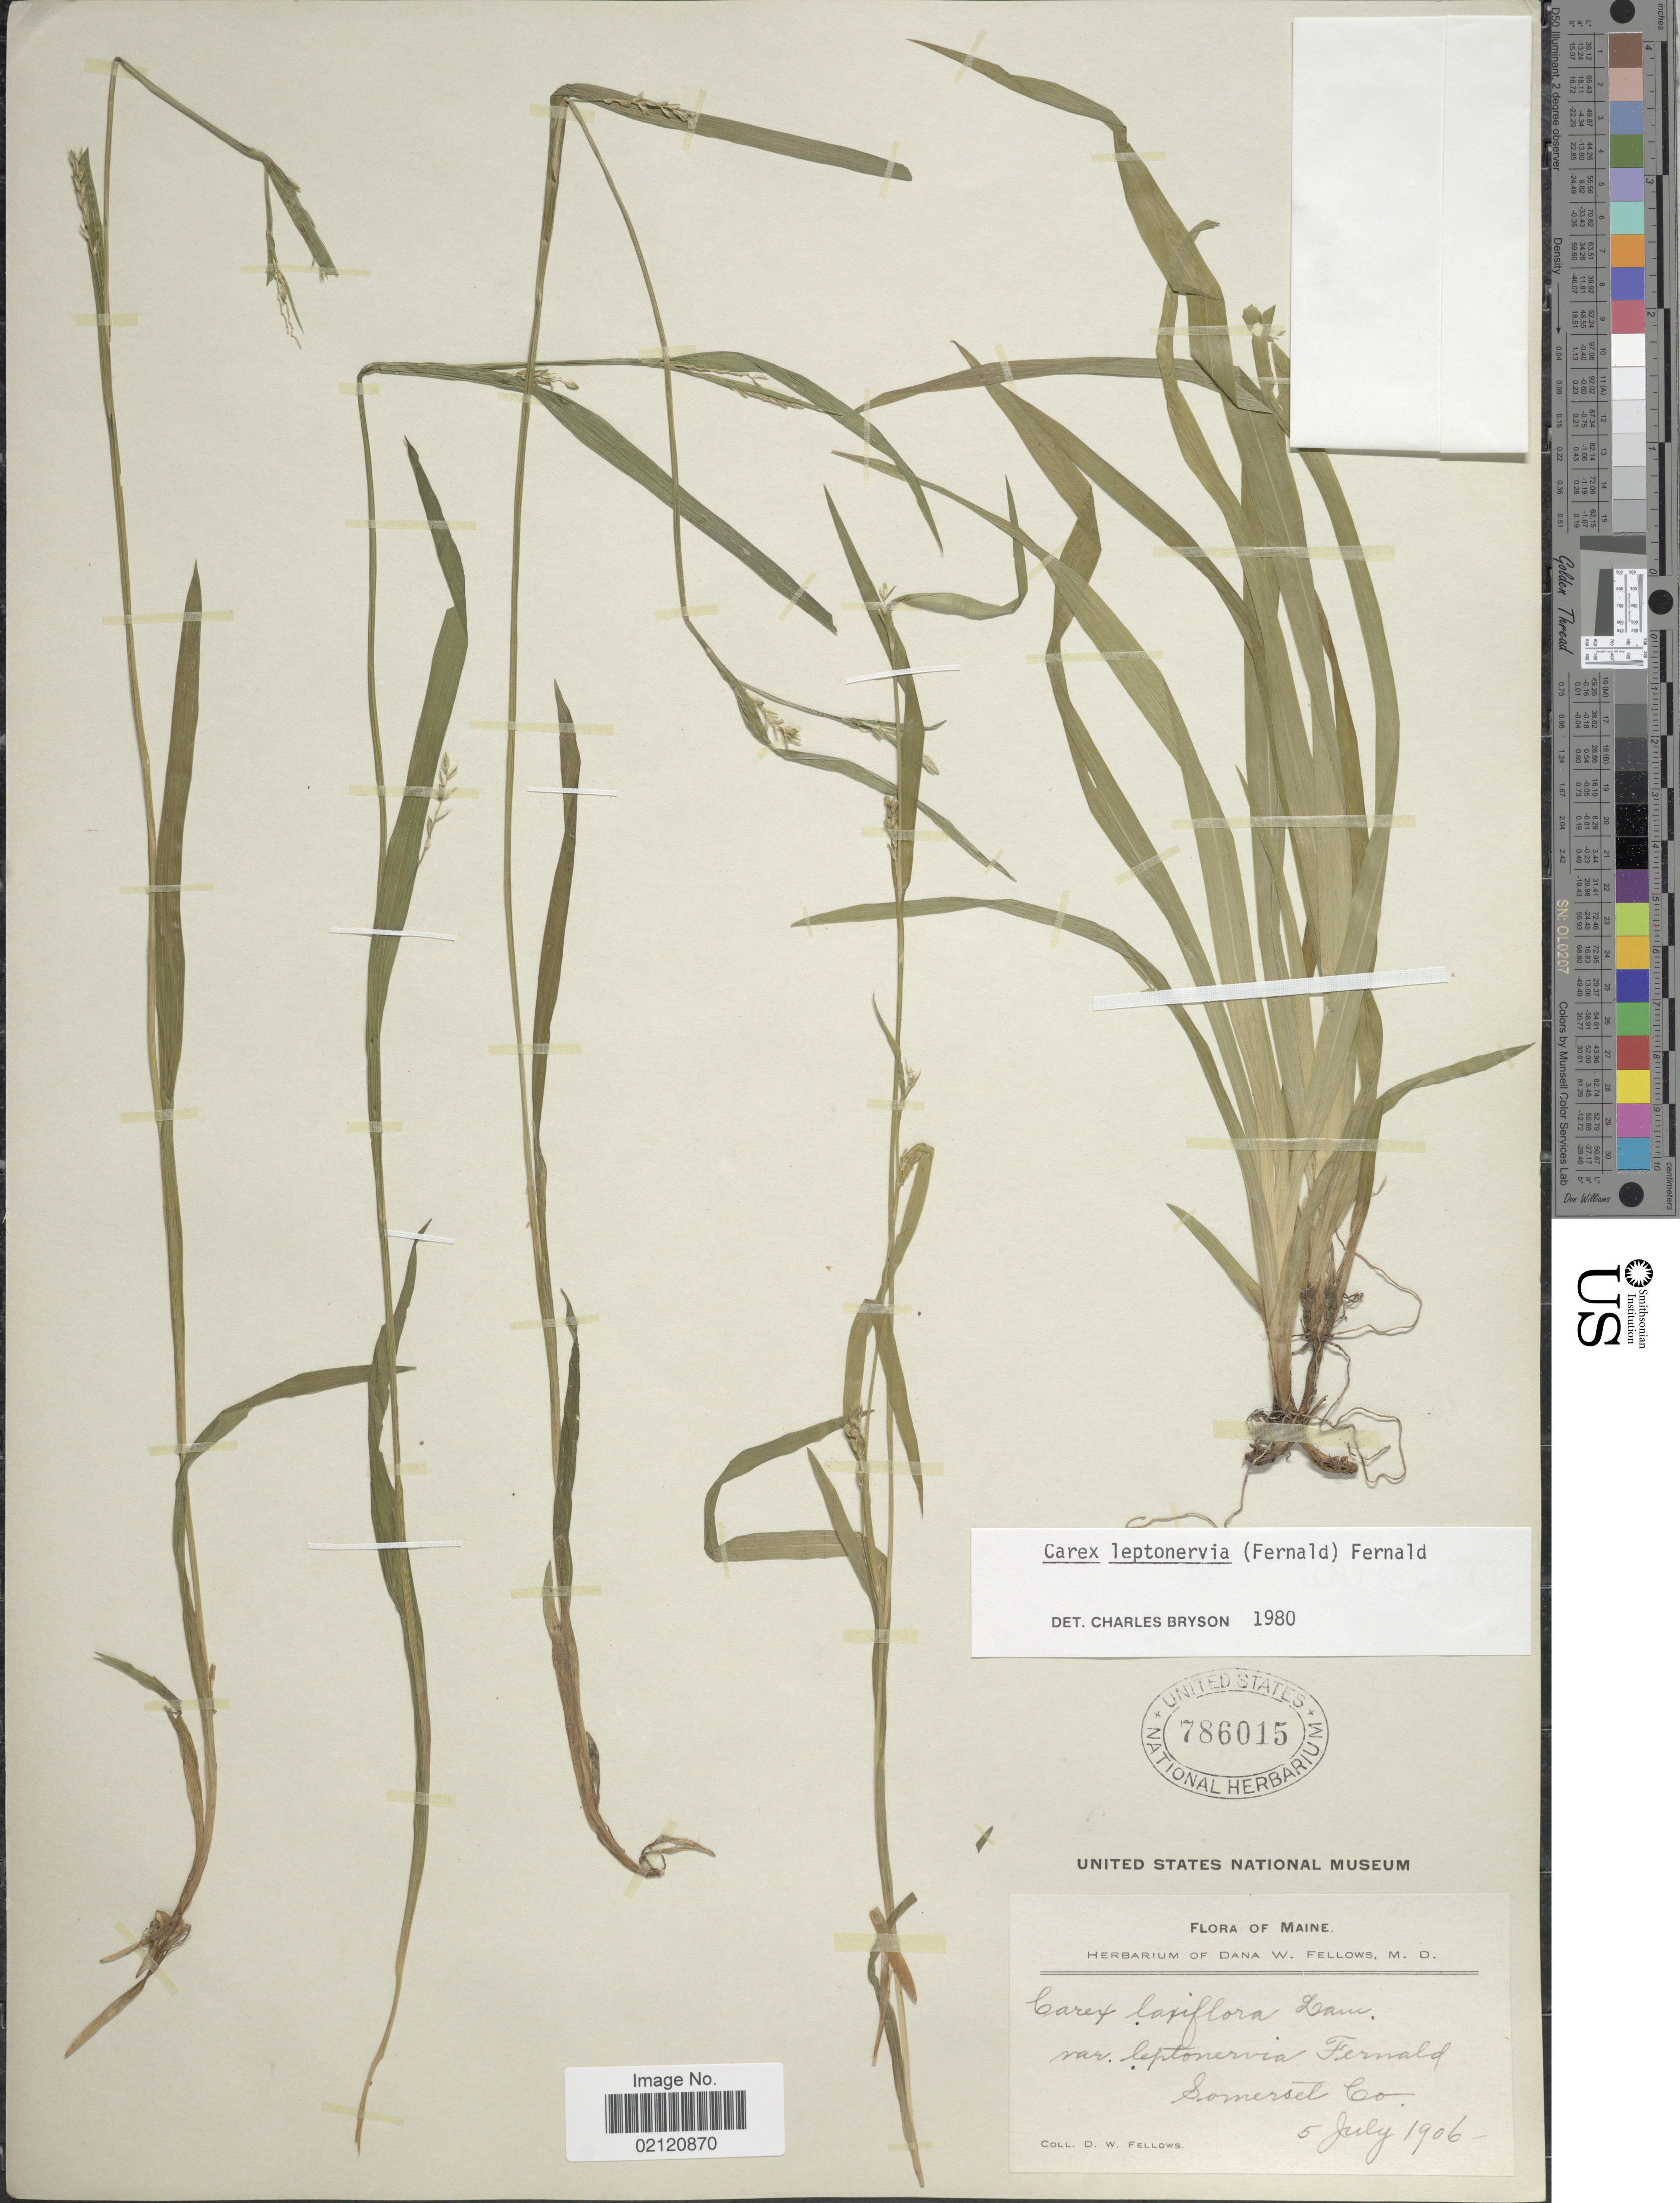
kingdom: Plantae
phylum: Tracheophyta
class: Liliopsida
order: Poales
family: Cyperaceae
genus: Carex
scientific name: Carex leptonervia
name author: (Fernald) Fernald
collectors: D. W. Fellows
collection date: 1906-07-05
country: United States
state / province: Maine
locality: Somerset Co.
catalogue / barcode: US 786015